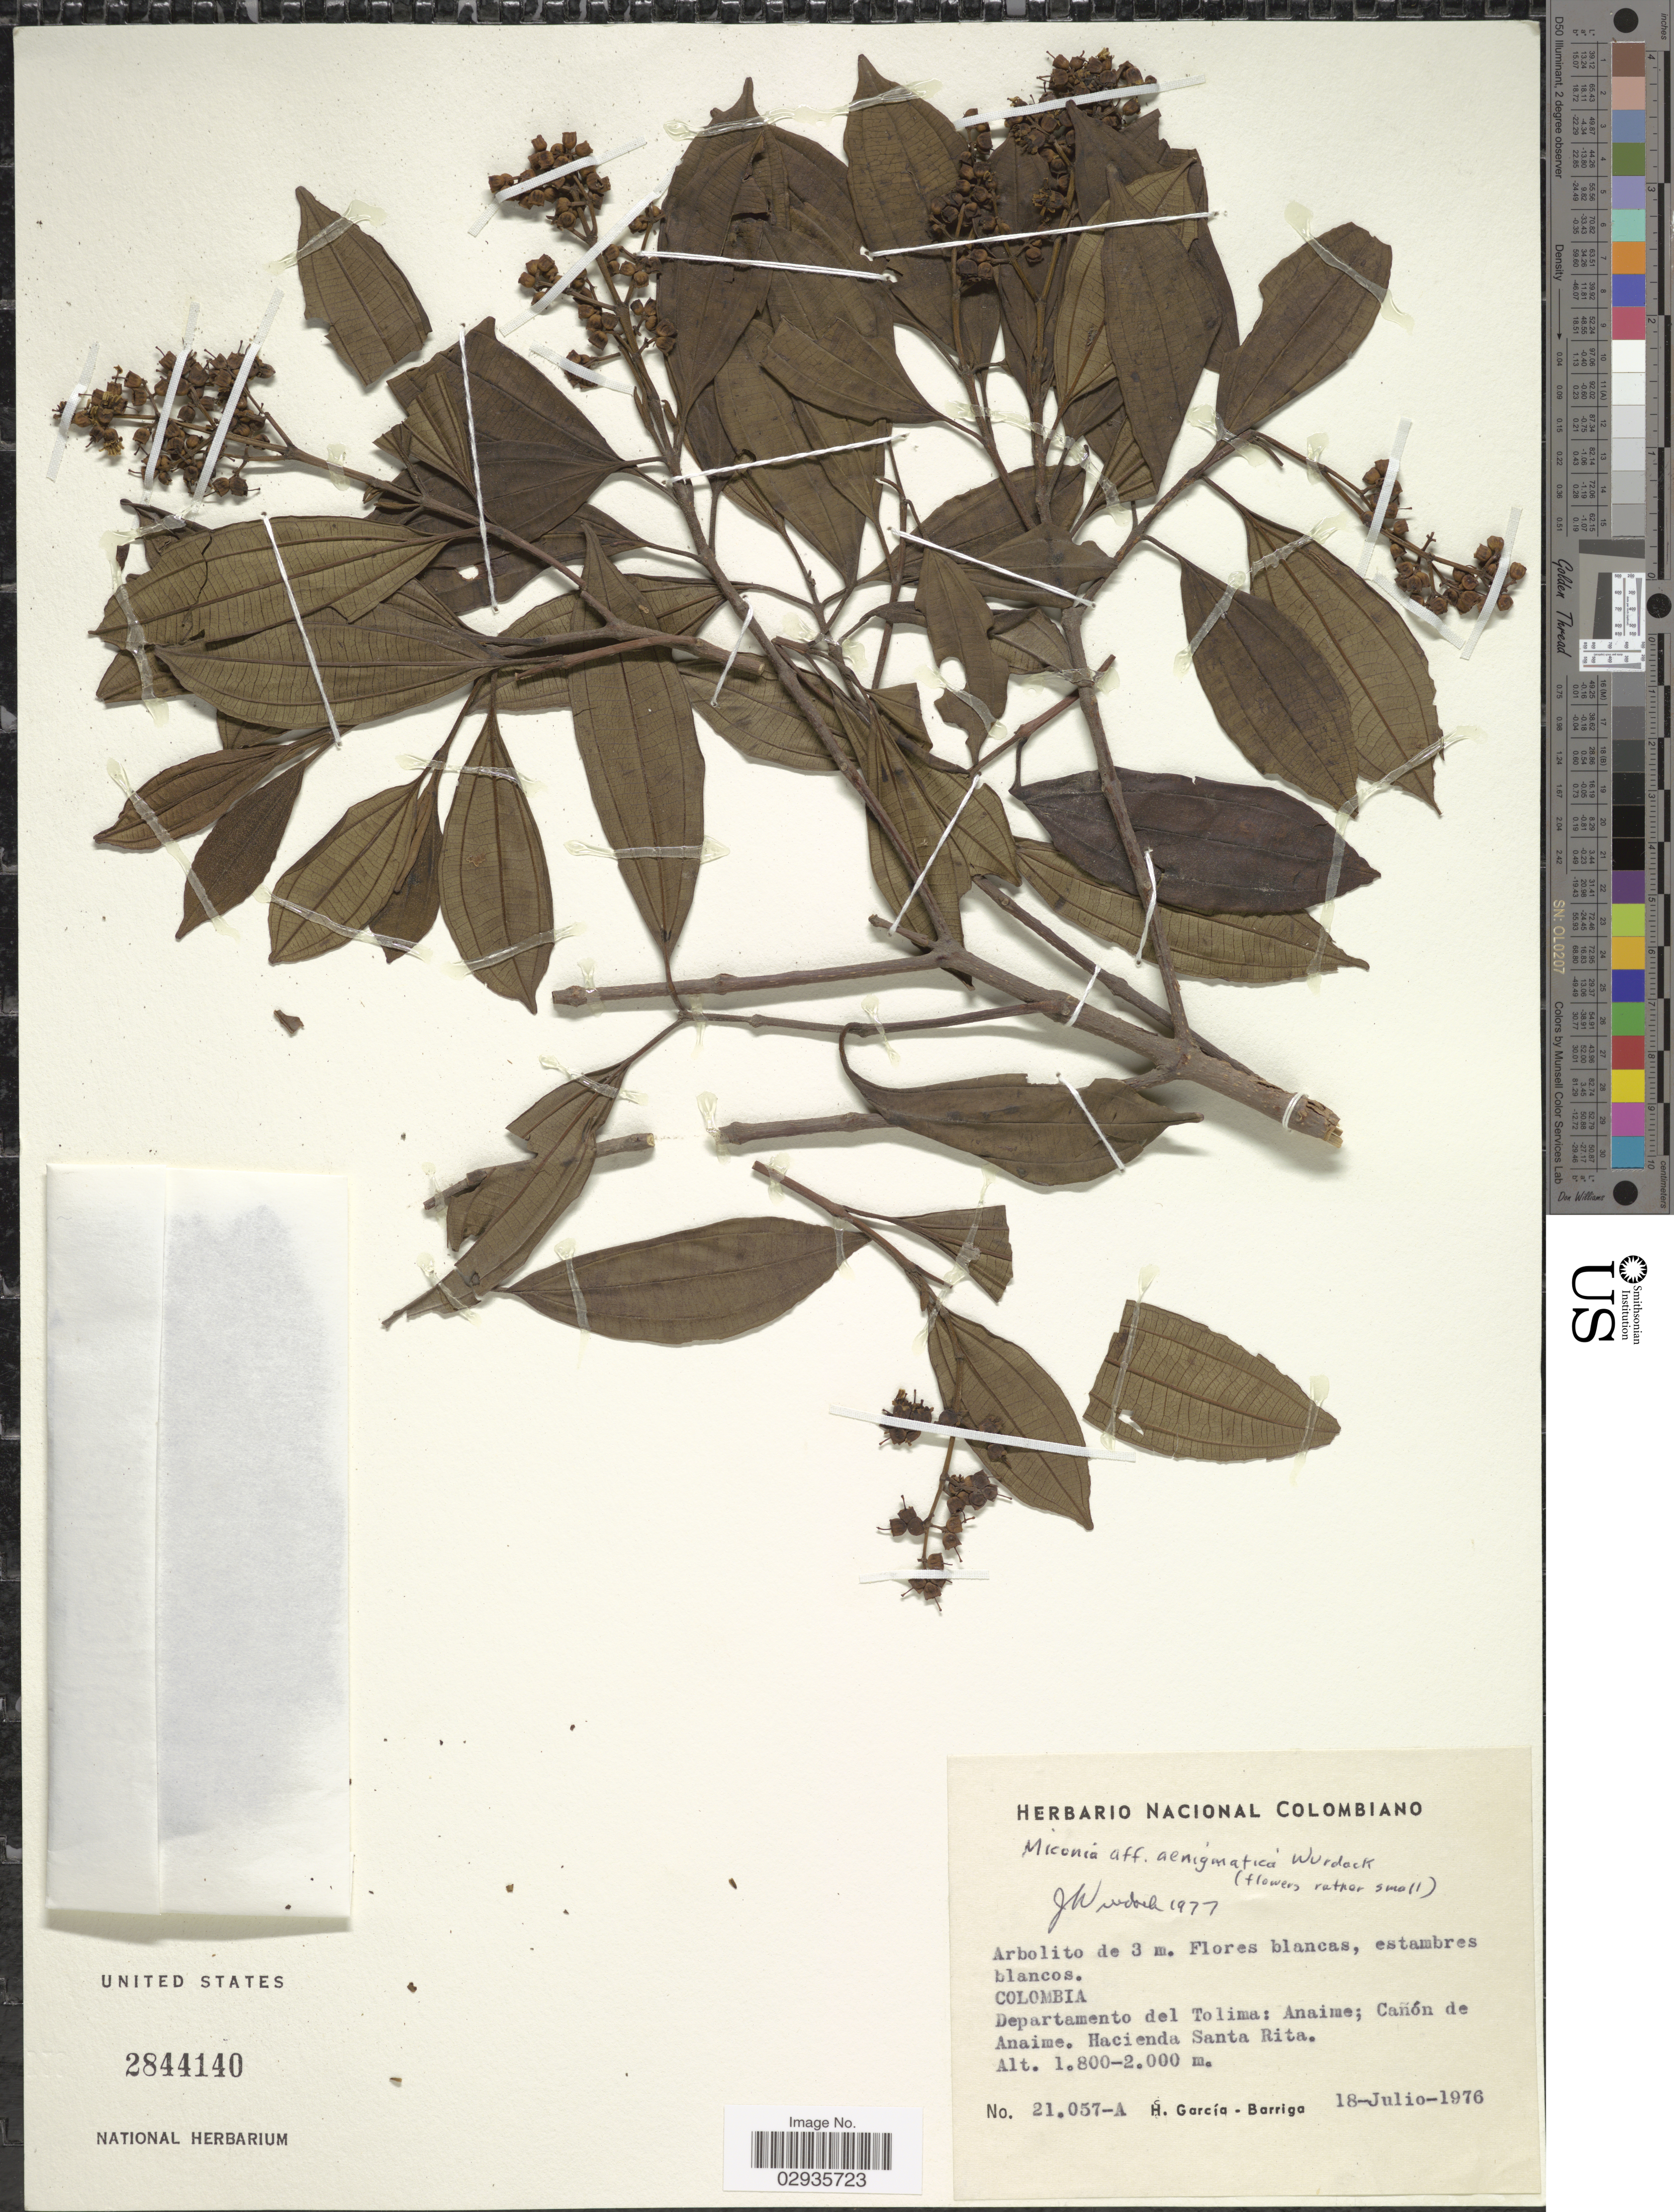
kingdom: Plantae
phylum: Tracheophyta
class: Magnoliopsida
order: Myrtales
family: Melastomataceae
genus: Miconia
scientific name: Miconia aenigmatica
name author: Wurdack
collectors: H. García Barriga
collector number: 21057-A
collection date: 1976-07-18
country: Colombia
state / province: Tolima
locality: Departamento del Tolima: Anaime; Cañón de Anaime. Hacienda Santa Rita.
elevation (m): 1800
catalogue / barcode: US 2844140